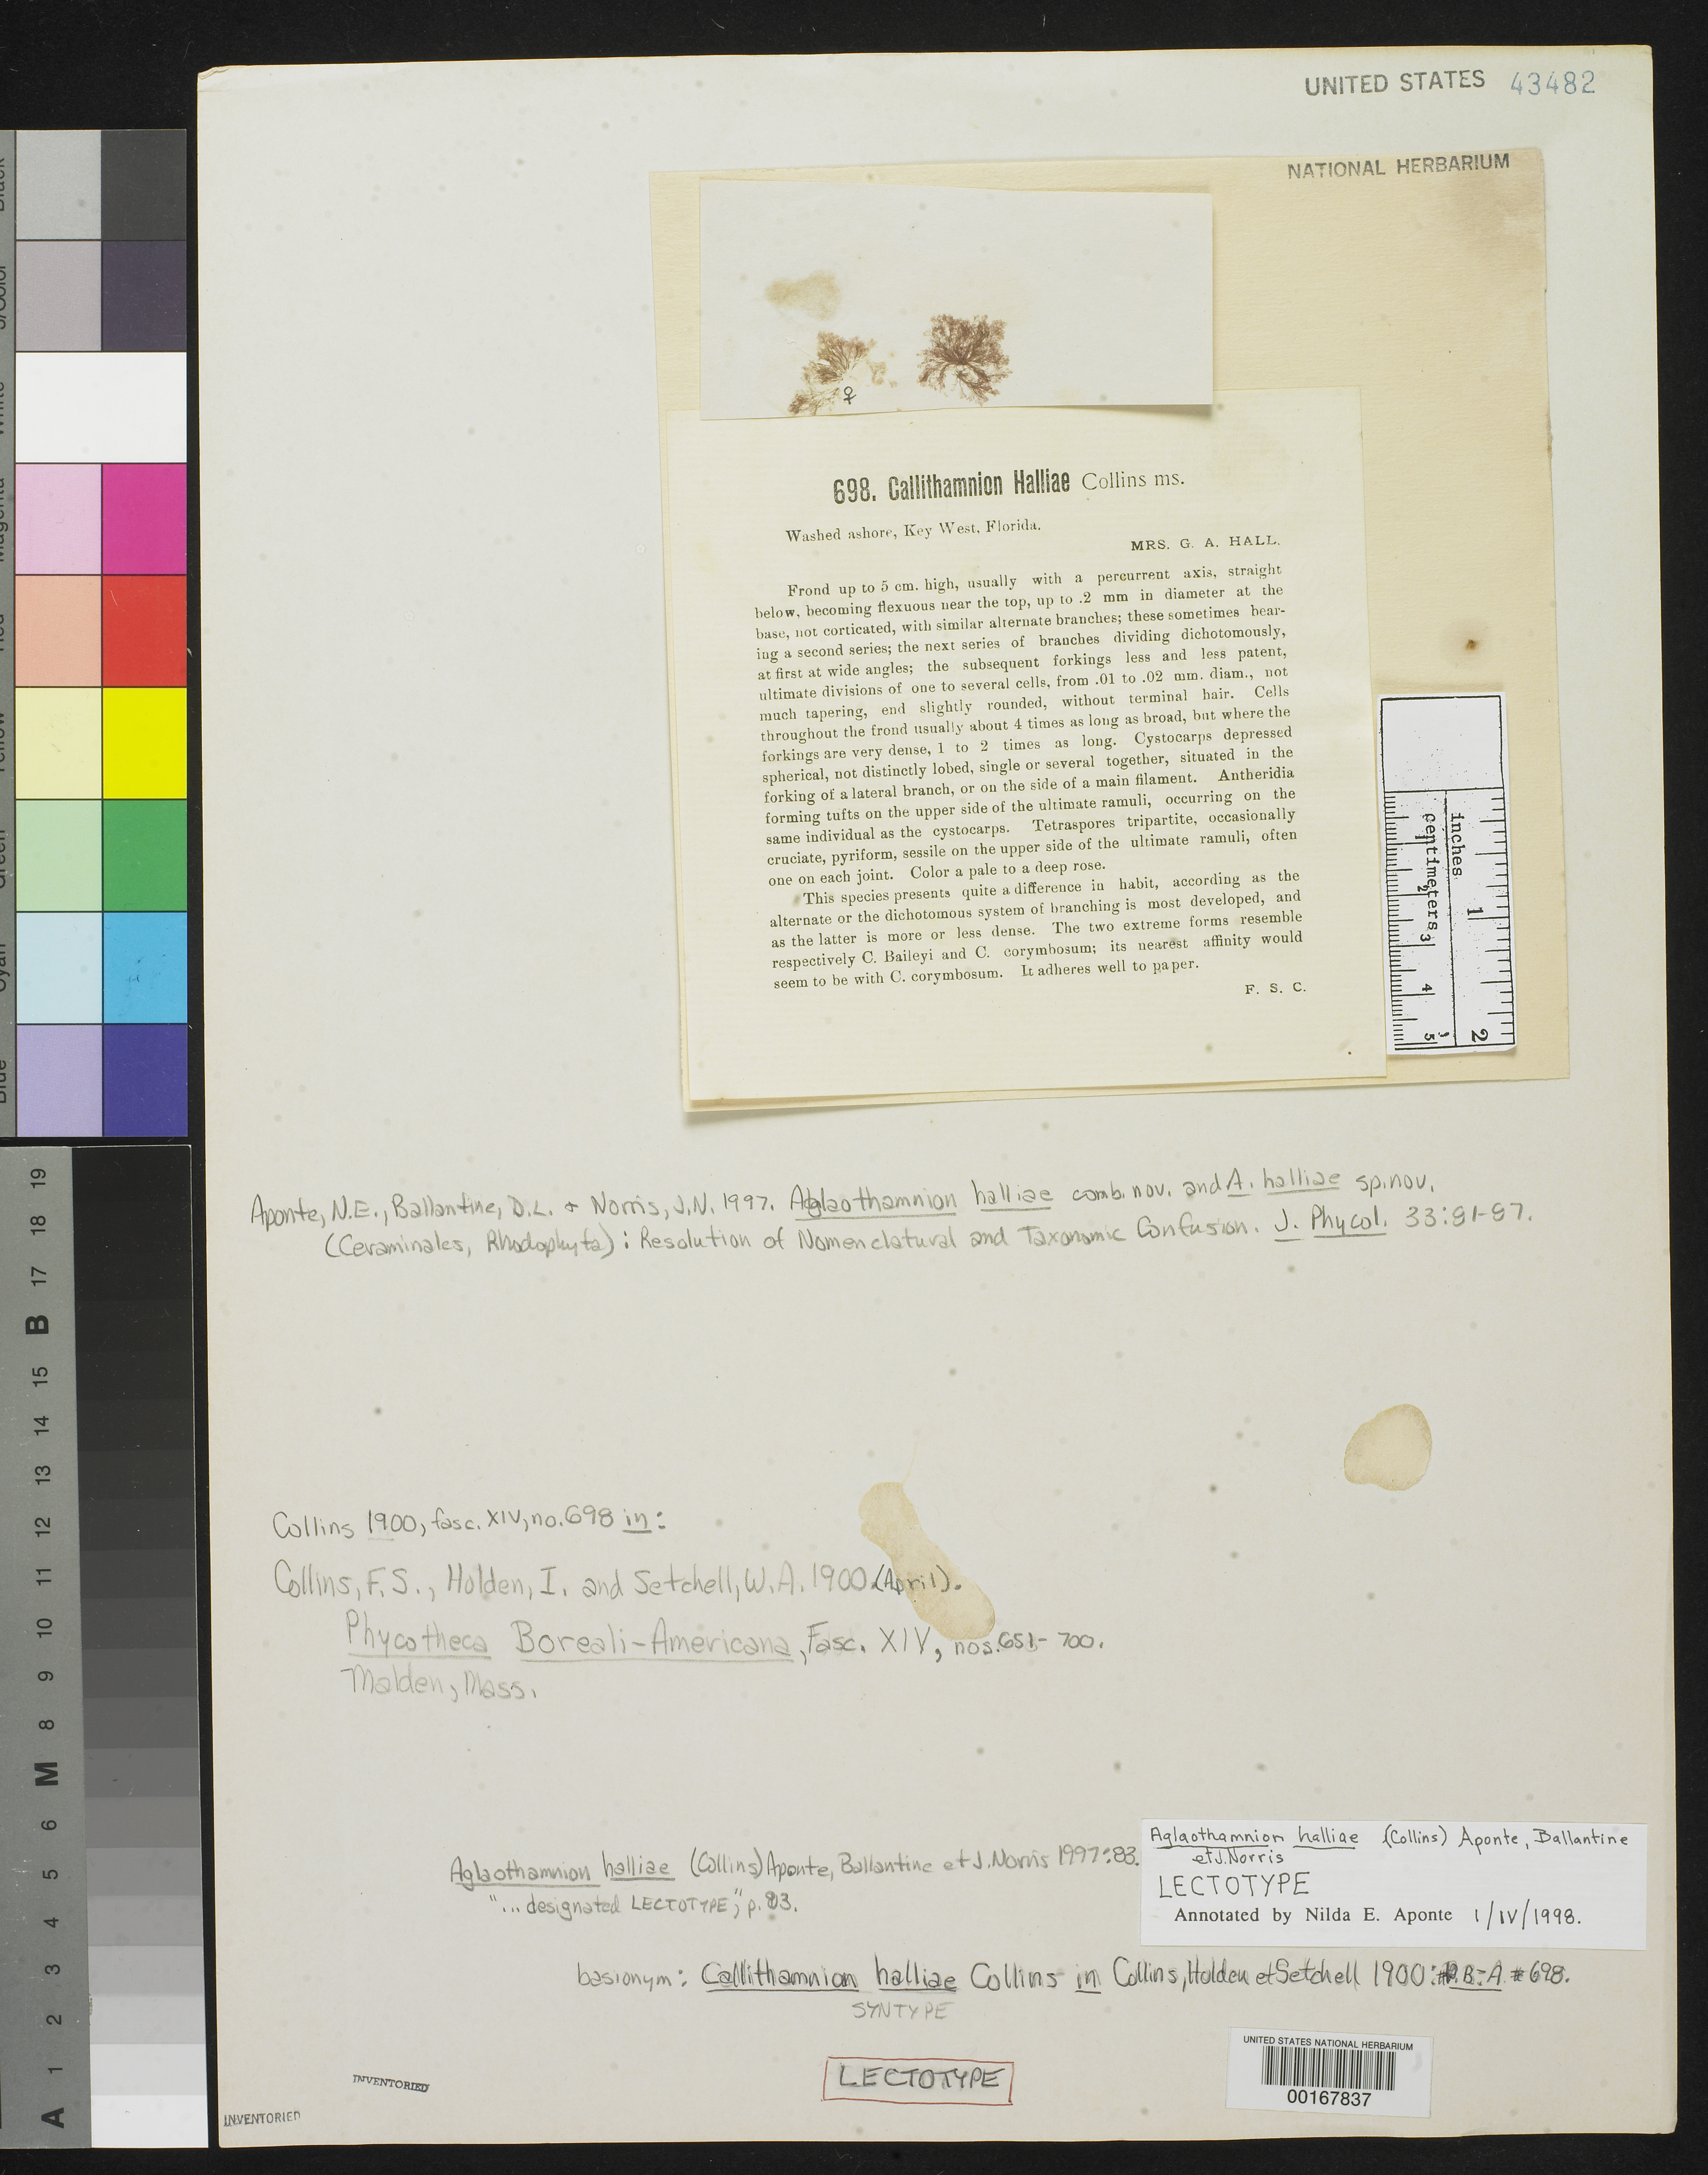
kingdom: Plantae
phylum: Rhodophyta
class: Florideophyceae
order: Ceramiales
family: Callithamniaceae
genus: Callithamnion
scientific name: Callithamnion halliae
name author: Collins in Collins et al.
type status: Lectotype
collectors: Mrs. Hall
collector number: PB-A 698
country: United States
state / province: Florida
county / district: Monroe County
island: Key West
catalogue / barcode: US 43482